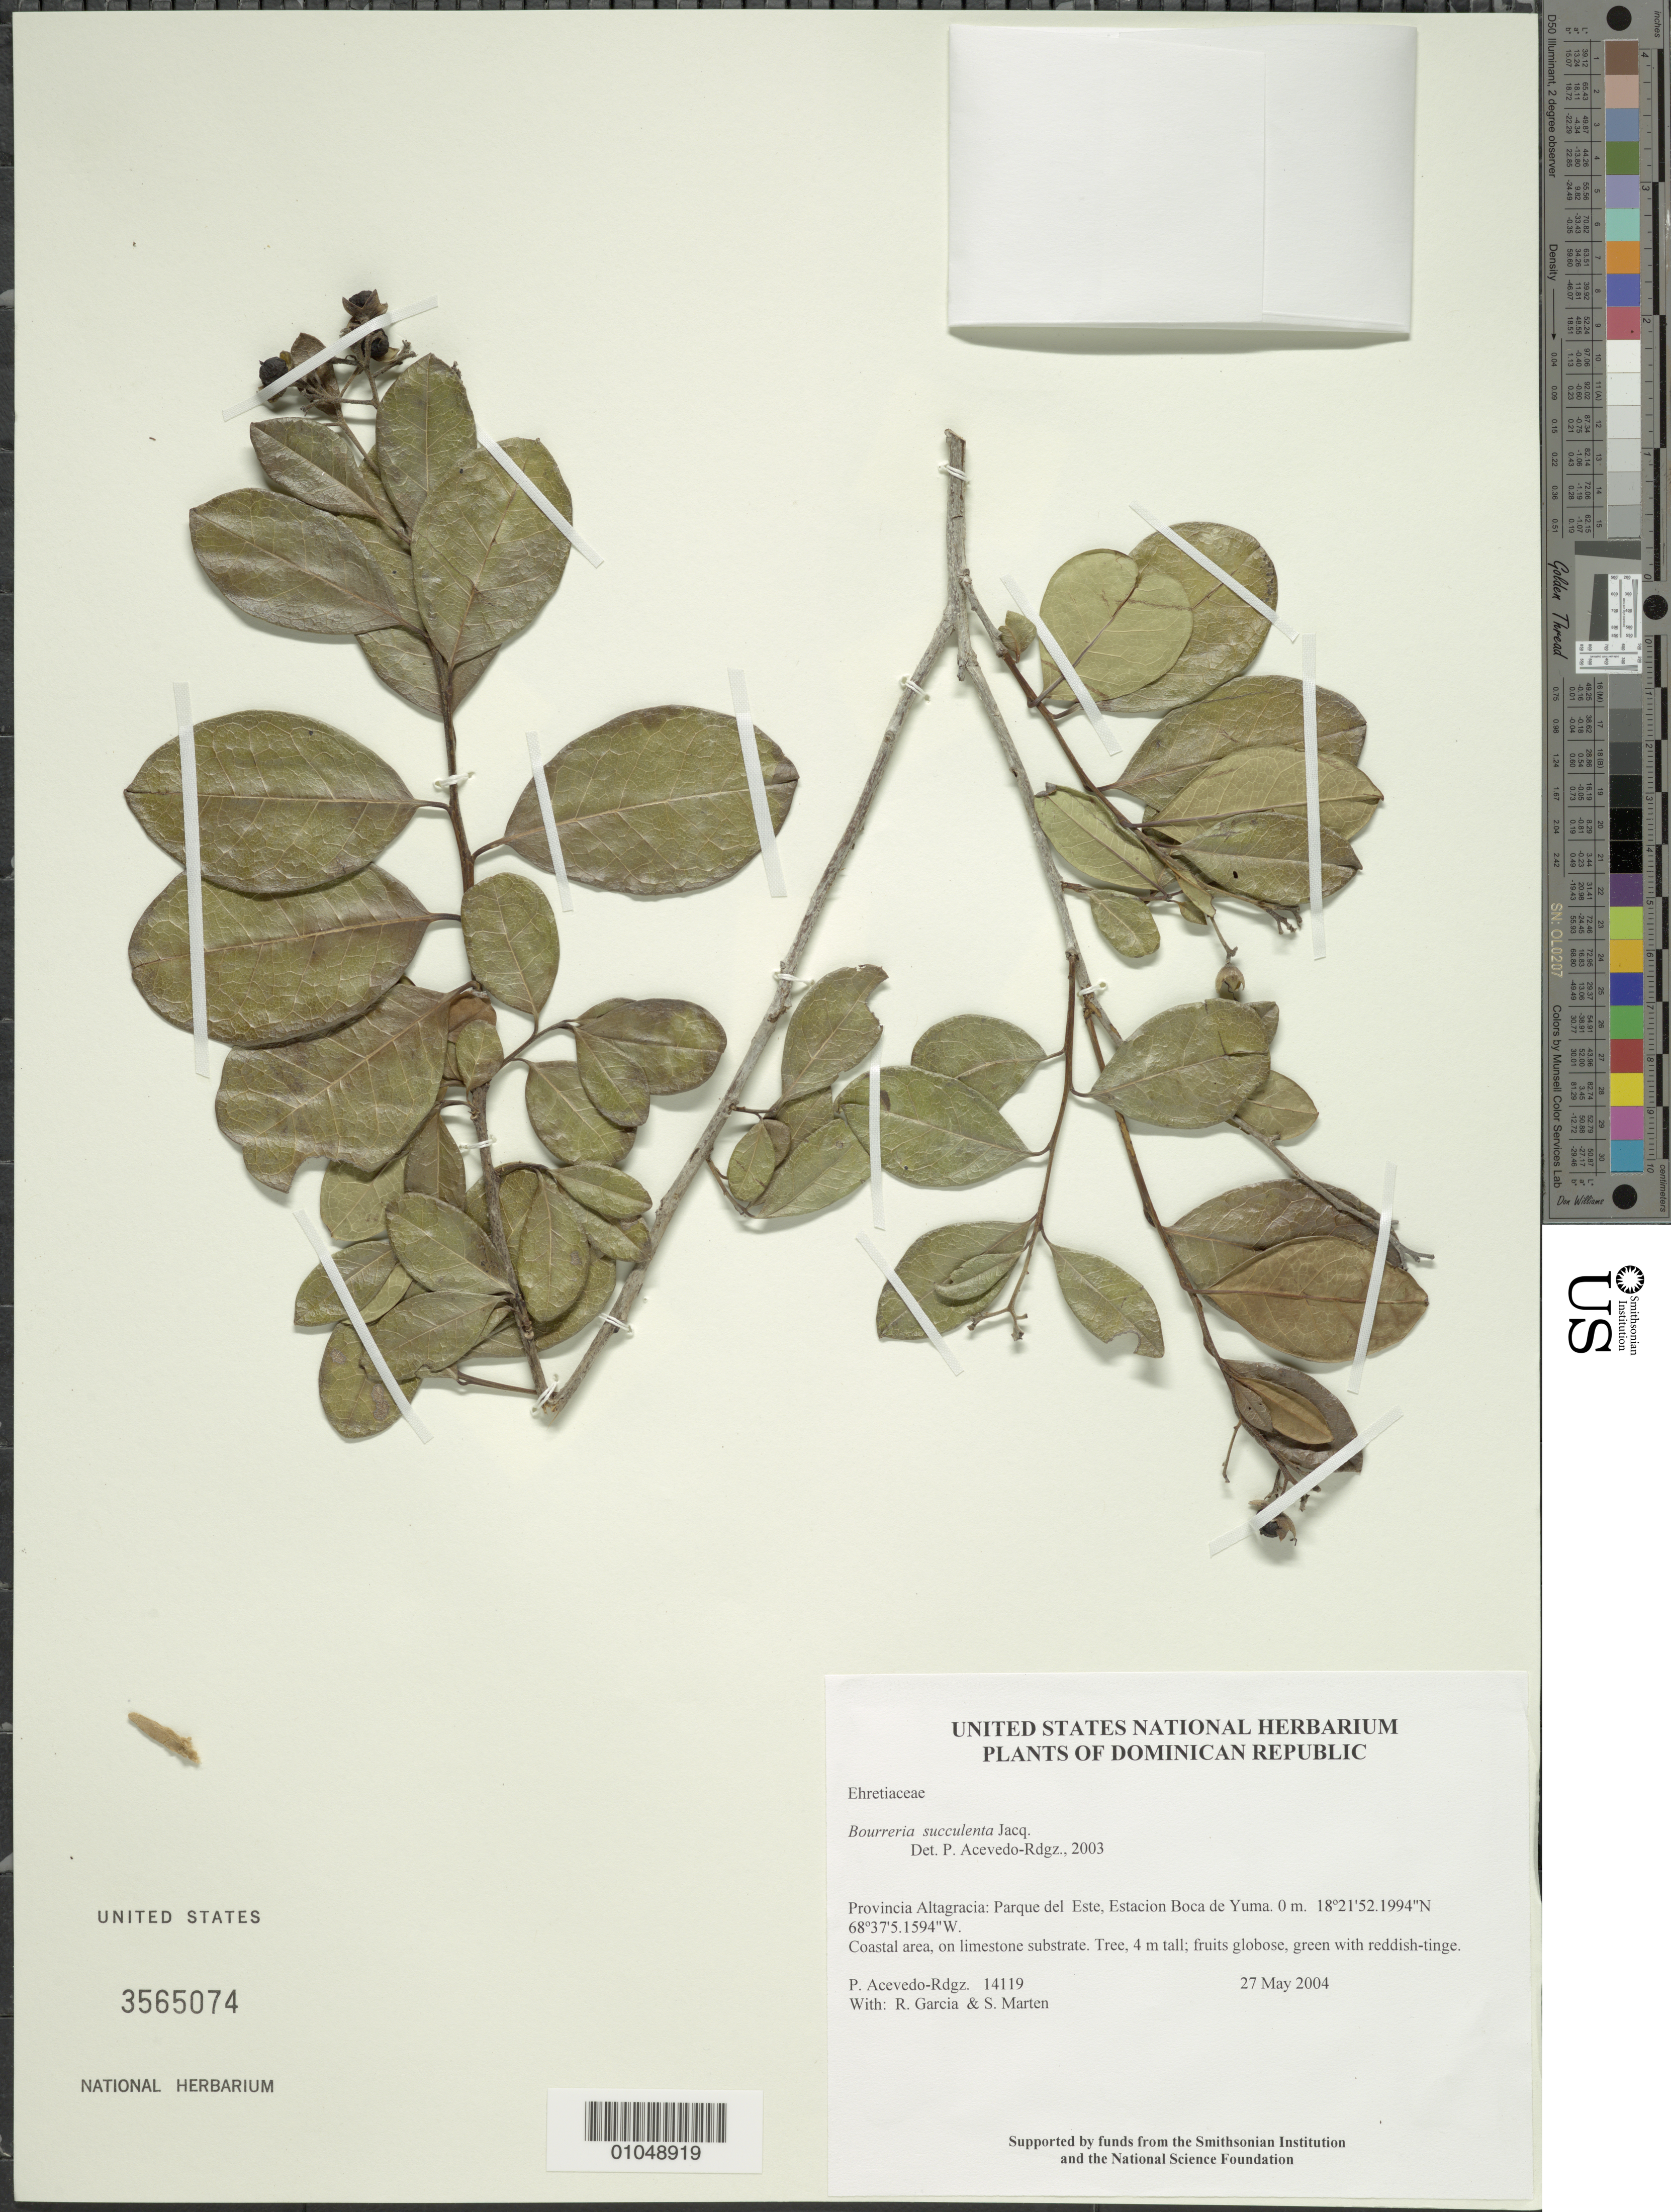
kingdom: Plantae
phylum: Tracheophyta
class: Magnoliopsida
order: Boraginales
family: Ehretiaceae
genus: Bourreria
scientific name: Bourreria succulenta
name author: Jacq.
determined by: Acevedo-Rodríguez, P., (BOT), Smithsonian Institution - National Museum of Natural History (UNITED STATES)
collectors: P. Acevedo-Rodr., R. G. García & S. Marten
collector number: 14119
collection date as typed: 27 May 2004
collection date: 2004-05-27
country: Dominican Republic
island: Hispaniola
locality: Provincia Altagracia: Parque del Este, Estacion Boca de Yuma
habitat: Coastal area, on limestone substrate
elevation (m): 0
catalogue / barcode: US 3565074